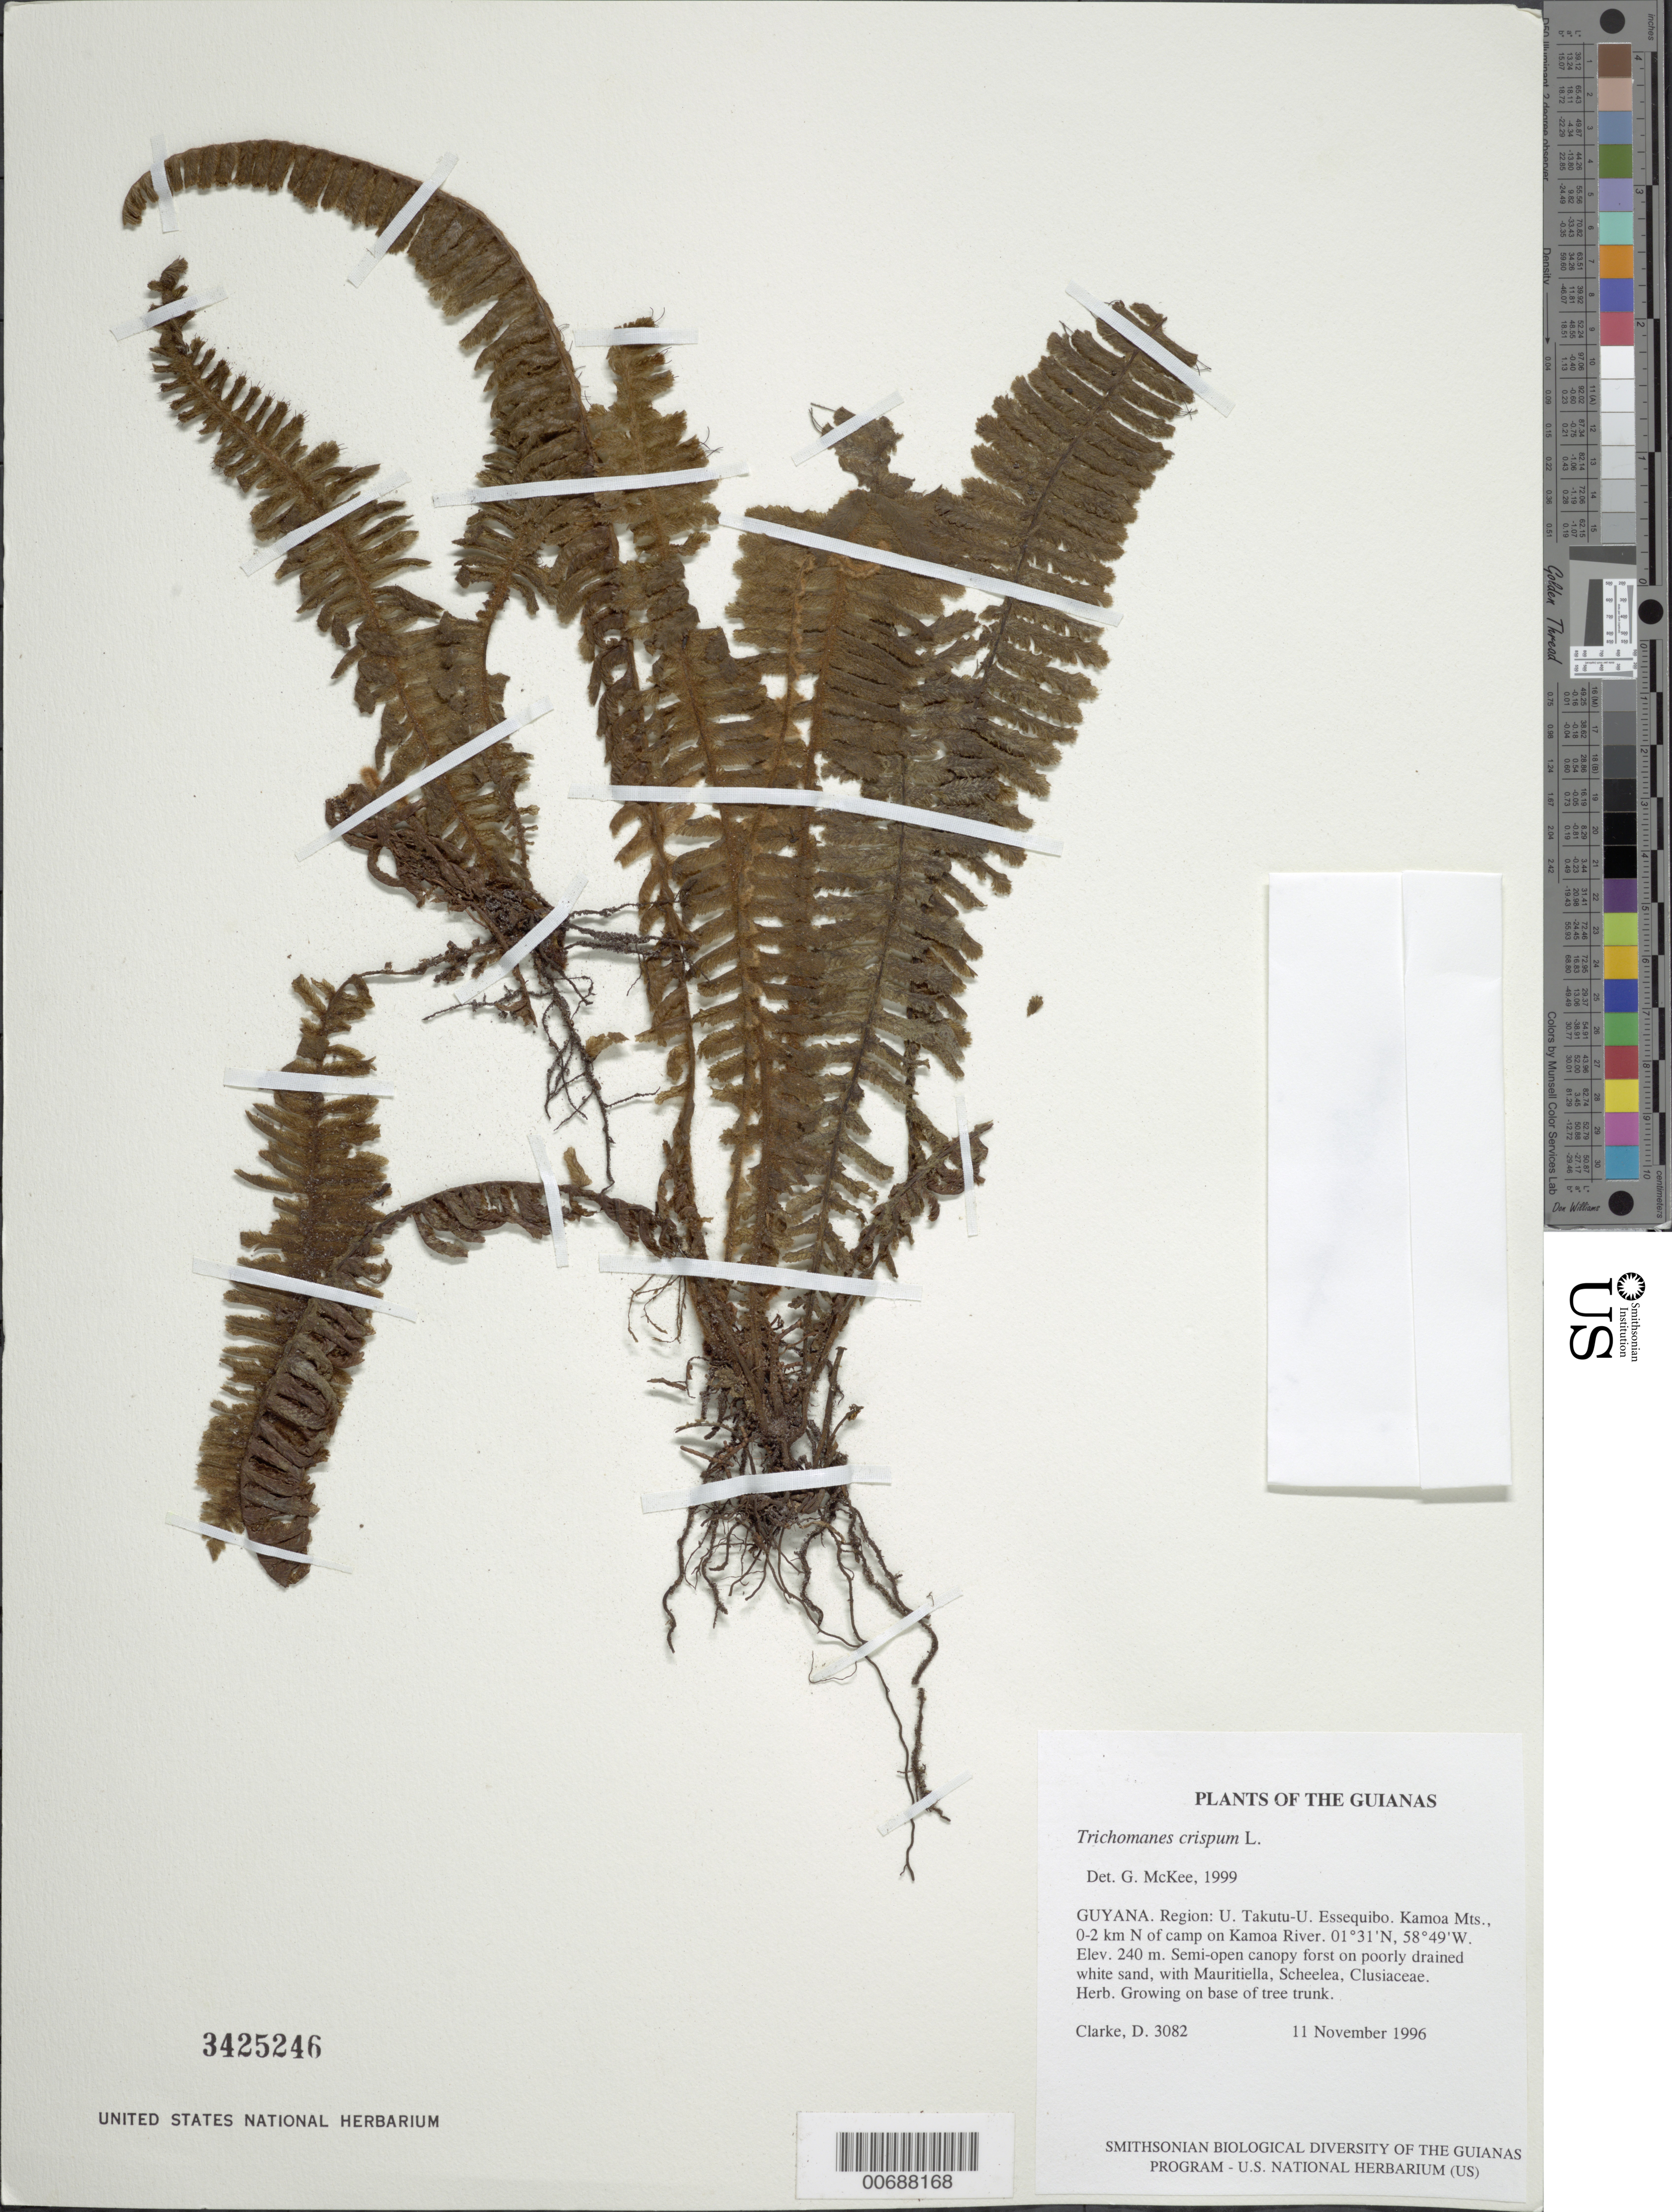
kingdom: Plantae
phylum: Tracheophyta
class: Polypodiopsida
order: Hymenophyllales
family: Hymenophyllaceae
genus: Trichomanes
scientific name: Trichomanes crispum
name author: L.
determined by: McKee, G. S., (US), NMNH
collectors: H. D. Clarke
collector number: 3082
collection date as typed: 11 November 1996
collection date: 1996-11-11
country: Guyana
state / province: U. Takutu-U. Essequibo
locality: Kamoa Mts., 0-2 km N of camp on Kamoa River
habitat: Semi-open canopy forest on poorly drained white sand, with Mauritiella, Scheelea, Clusiaceae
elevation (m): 240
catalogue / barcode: US 3425246